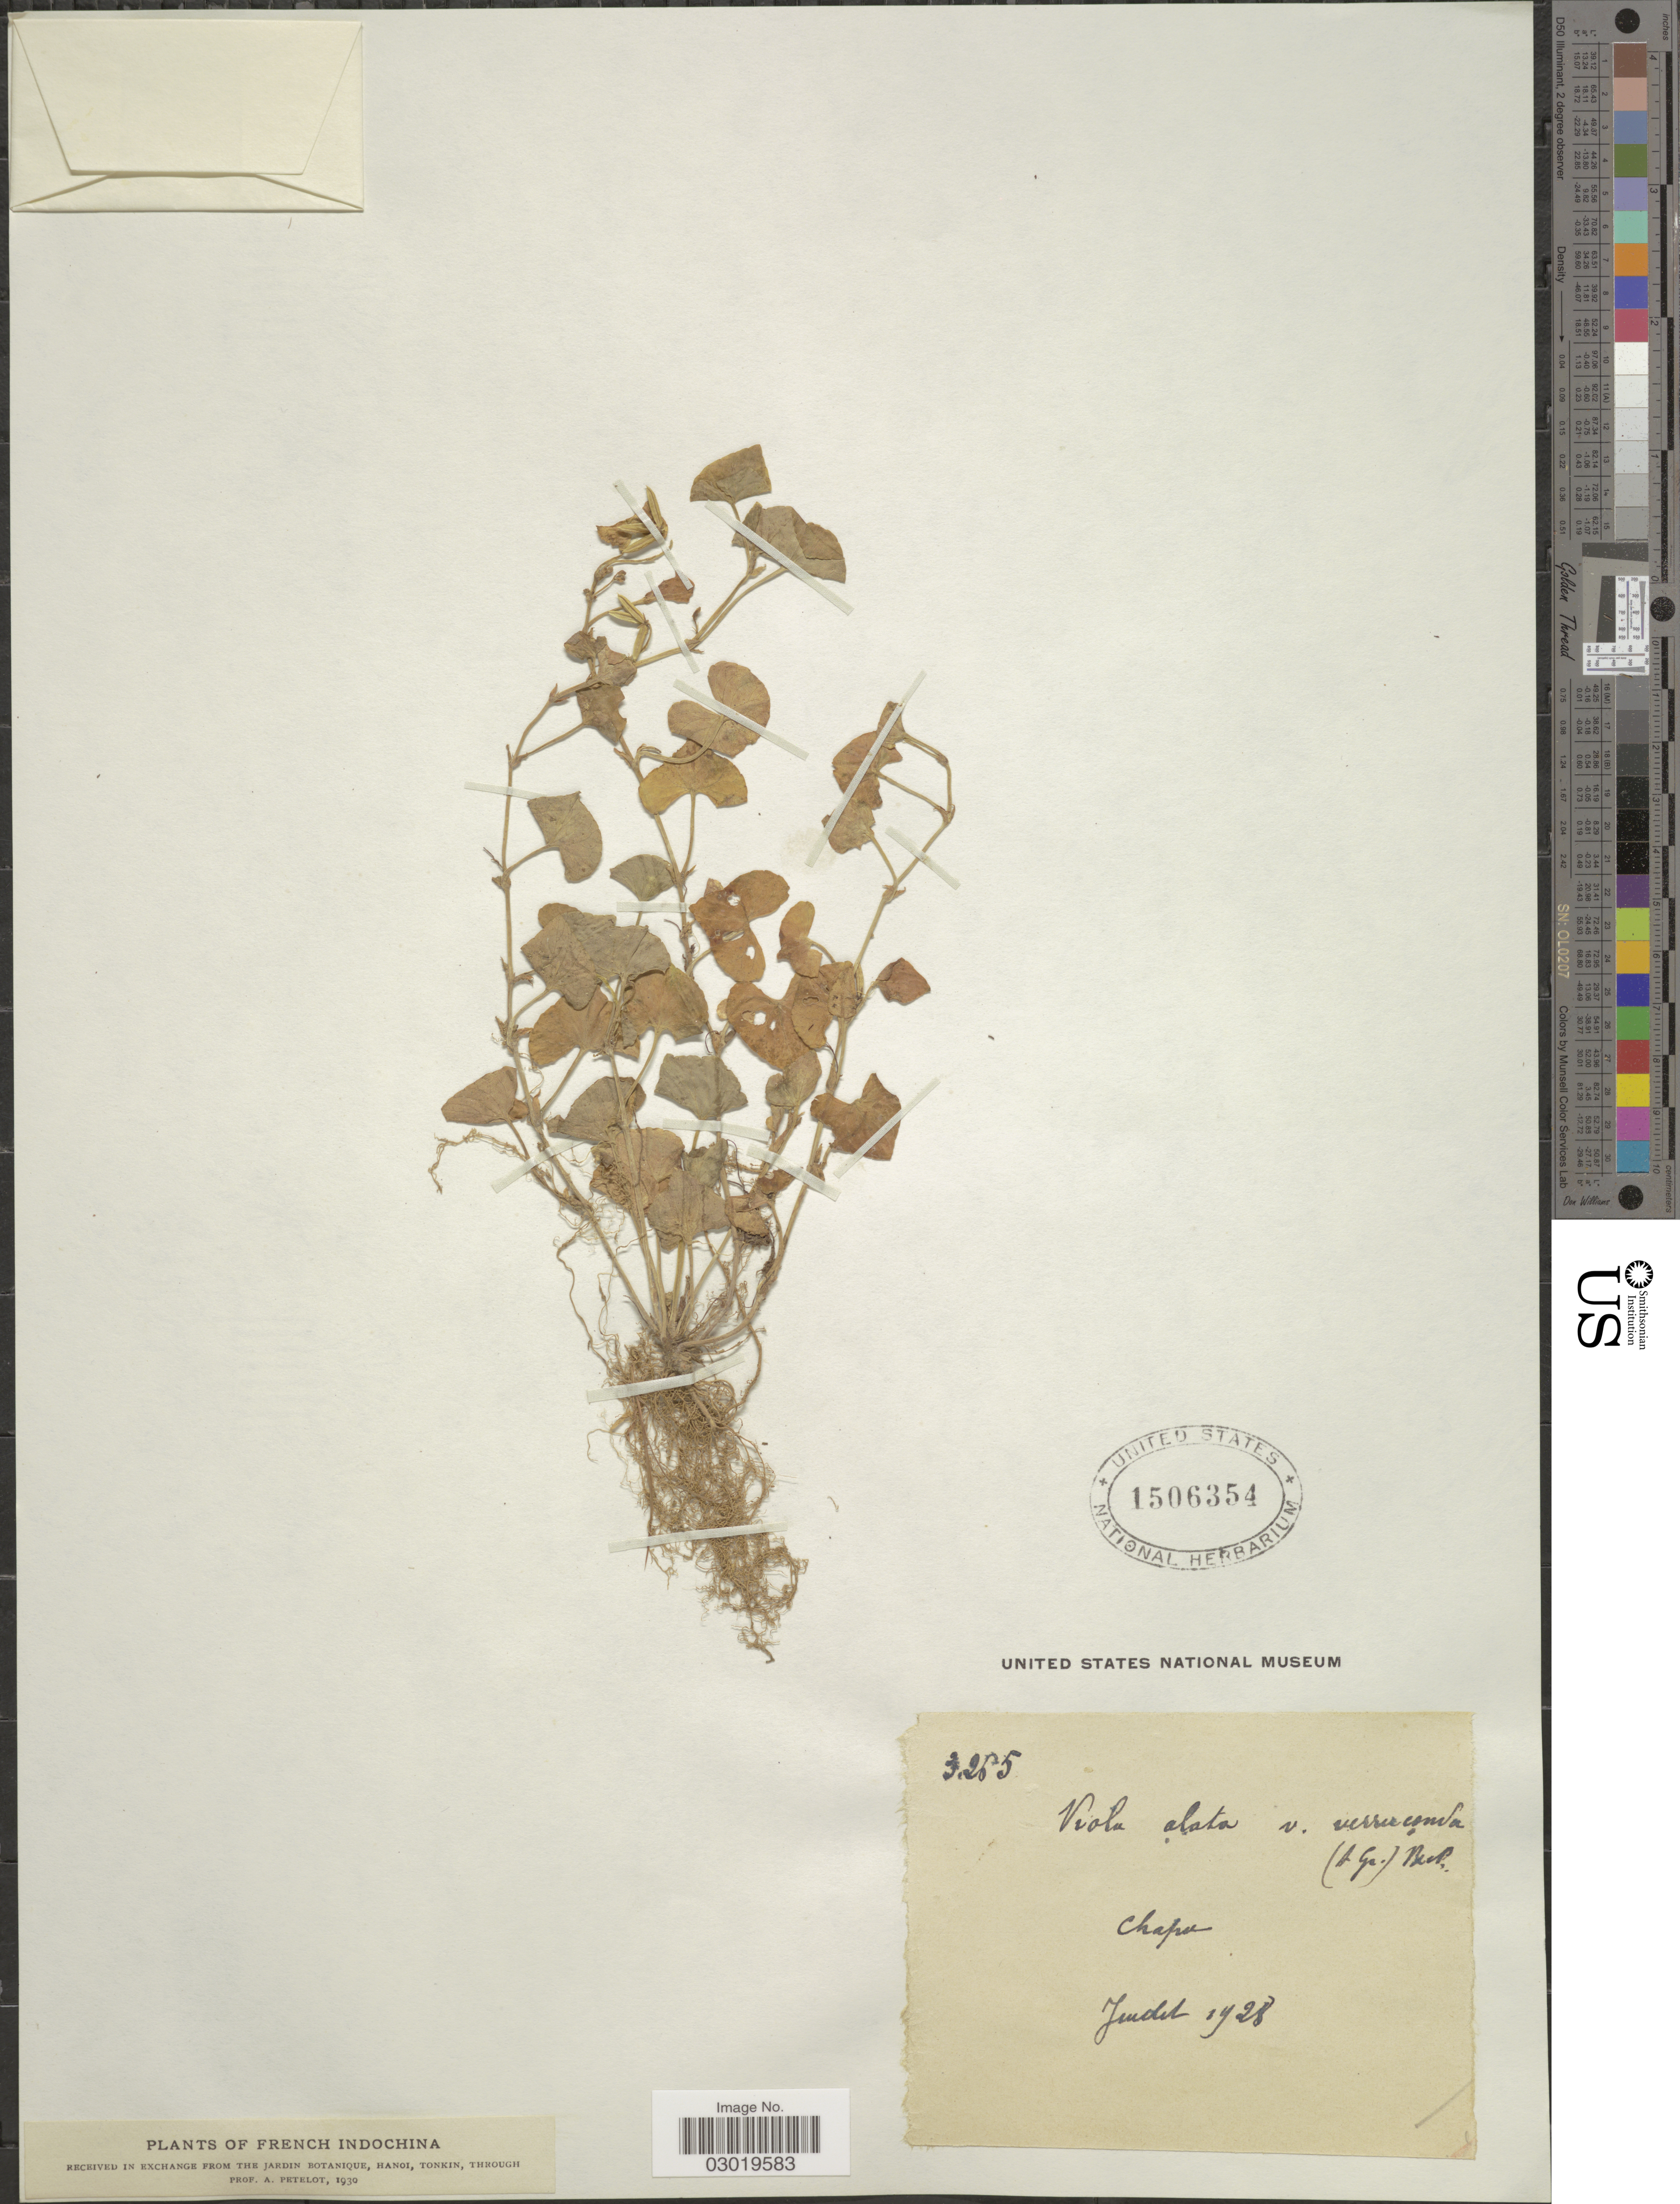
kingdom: Plantae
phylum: Tracheophyta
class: Magnoliopsida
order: Malpighiales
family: Violaceae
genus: Viola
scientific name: Viola alata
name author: Burgersd.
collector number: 3265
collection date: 1928-06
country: Vietnam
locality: French Indochina, Chapa.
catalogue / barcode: US 1506354